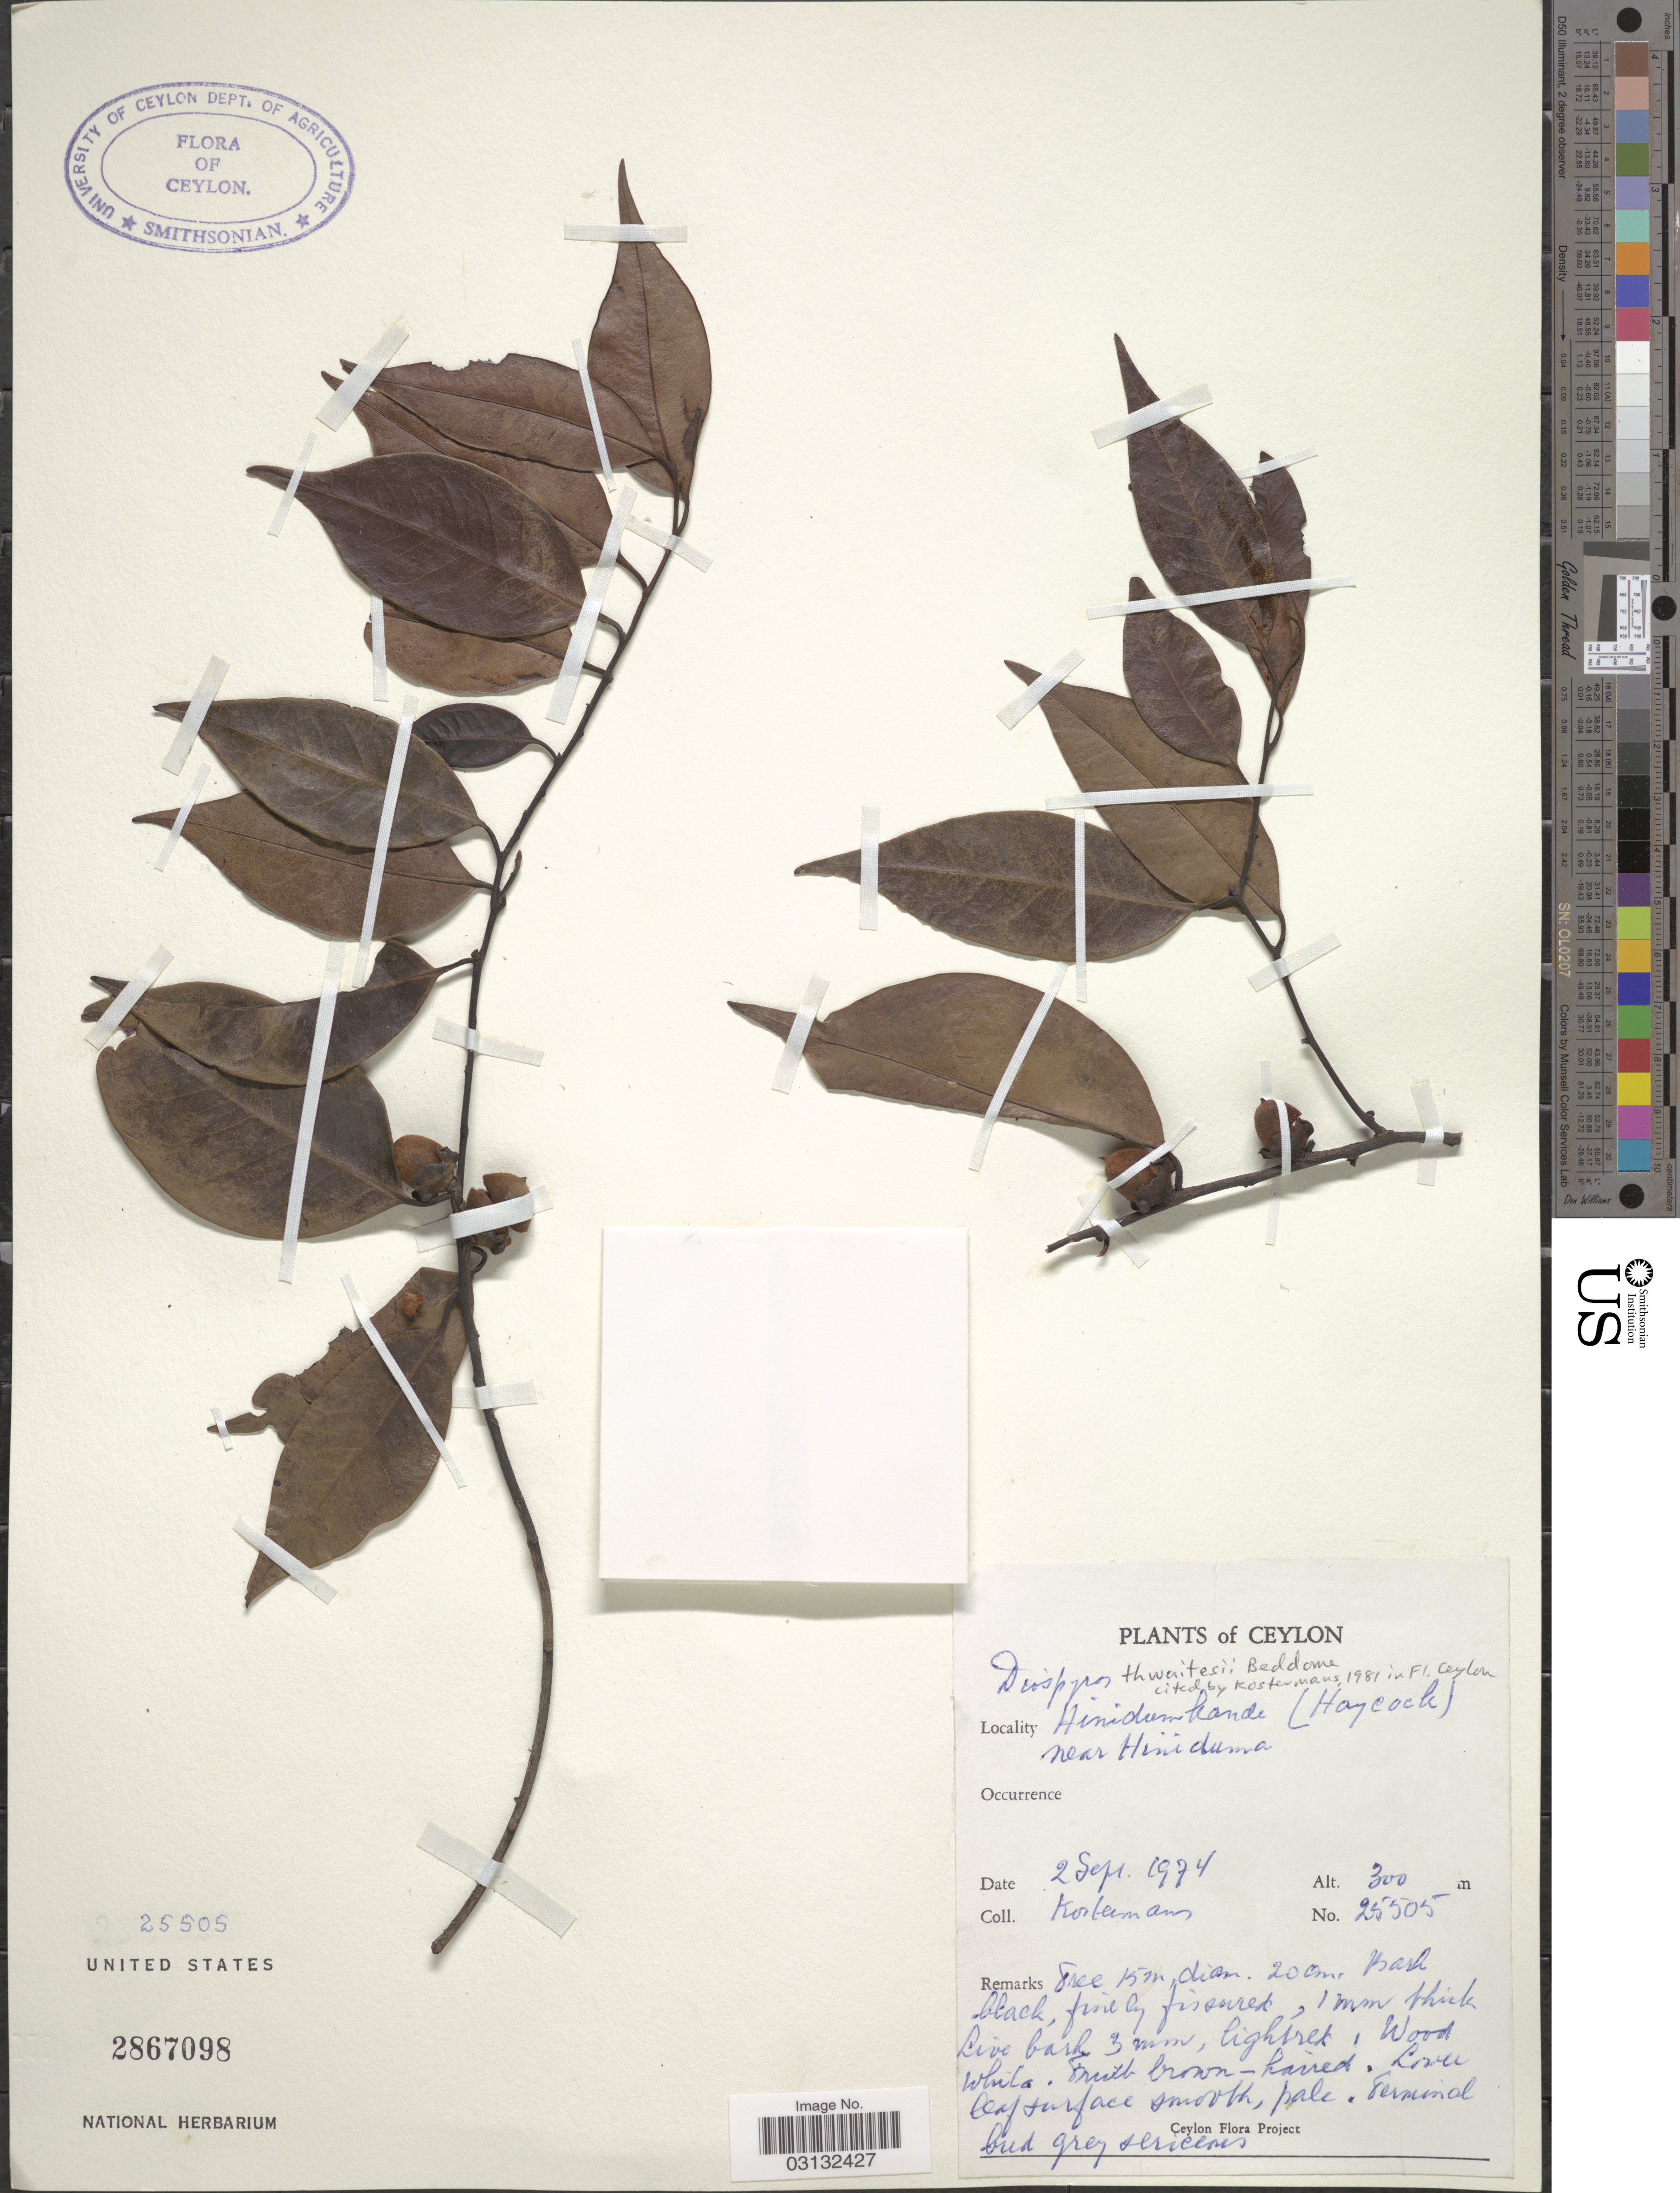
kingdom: Plantae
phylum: Tracheophyta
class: Magnoliopsida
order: Ericales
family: Ebenaceae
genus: Diospyros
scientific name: Diospyros thwaitesii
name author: Bedd.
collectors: Kostermans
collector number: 25505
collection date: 1974-09-02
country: Sri Lanka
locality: Ceylon. Hinidumakande (Haycock) near Hiniduma.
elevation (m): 300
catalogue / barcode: US 2867098